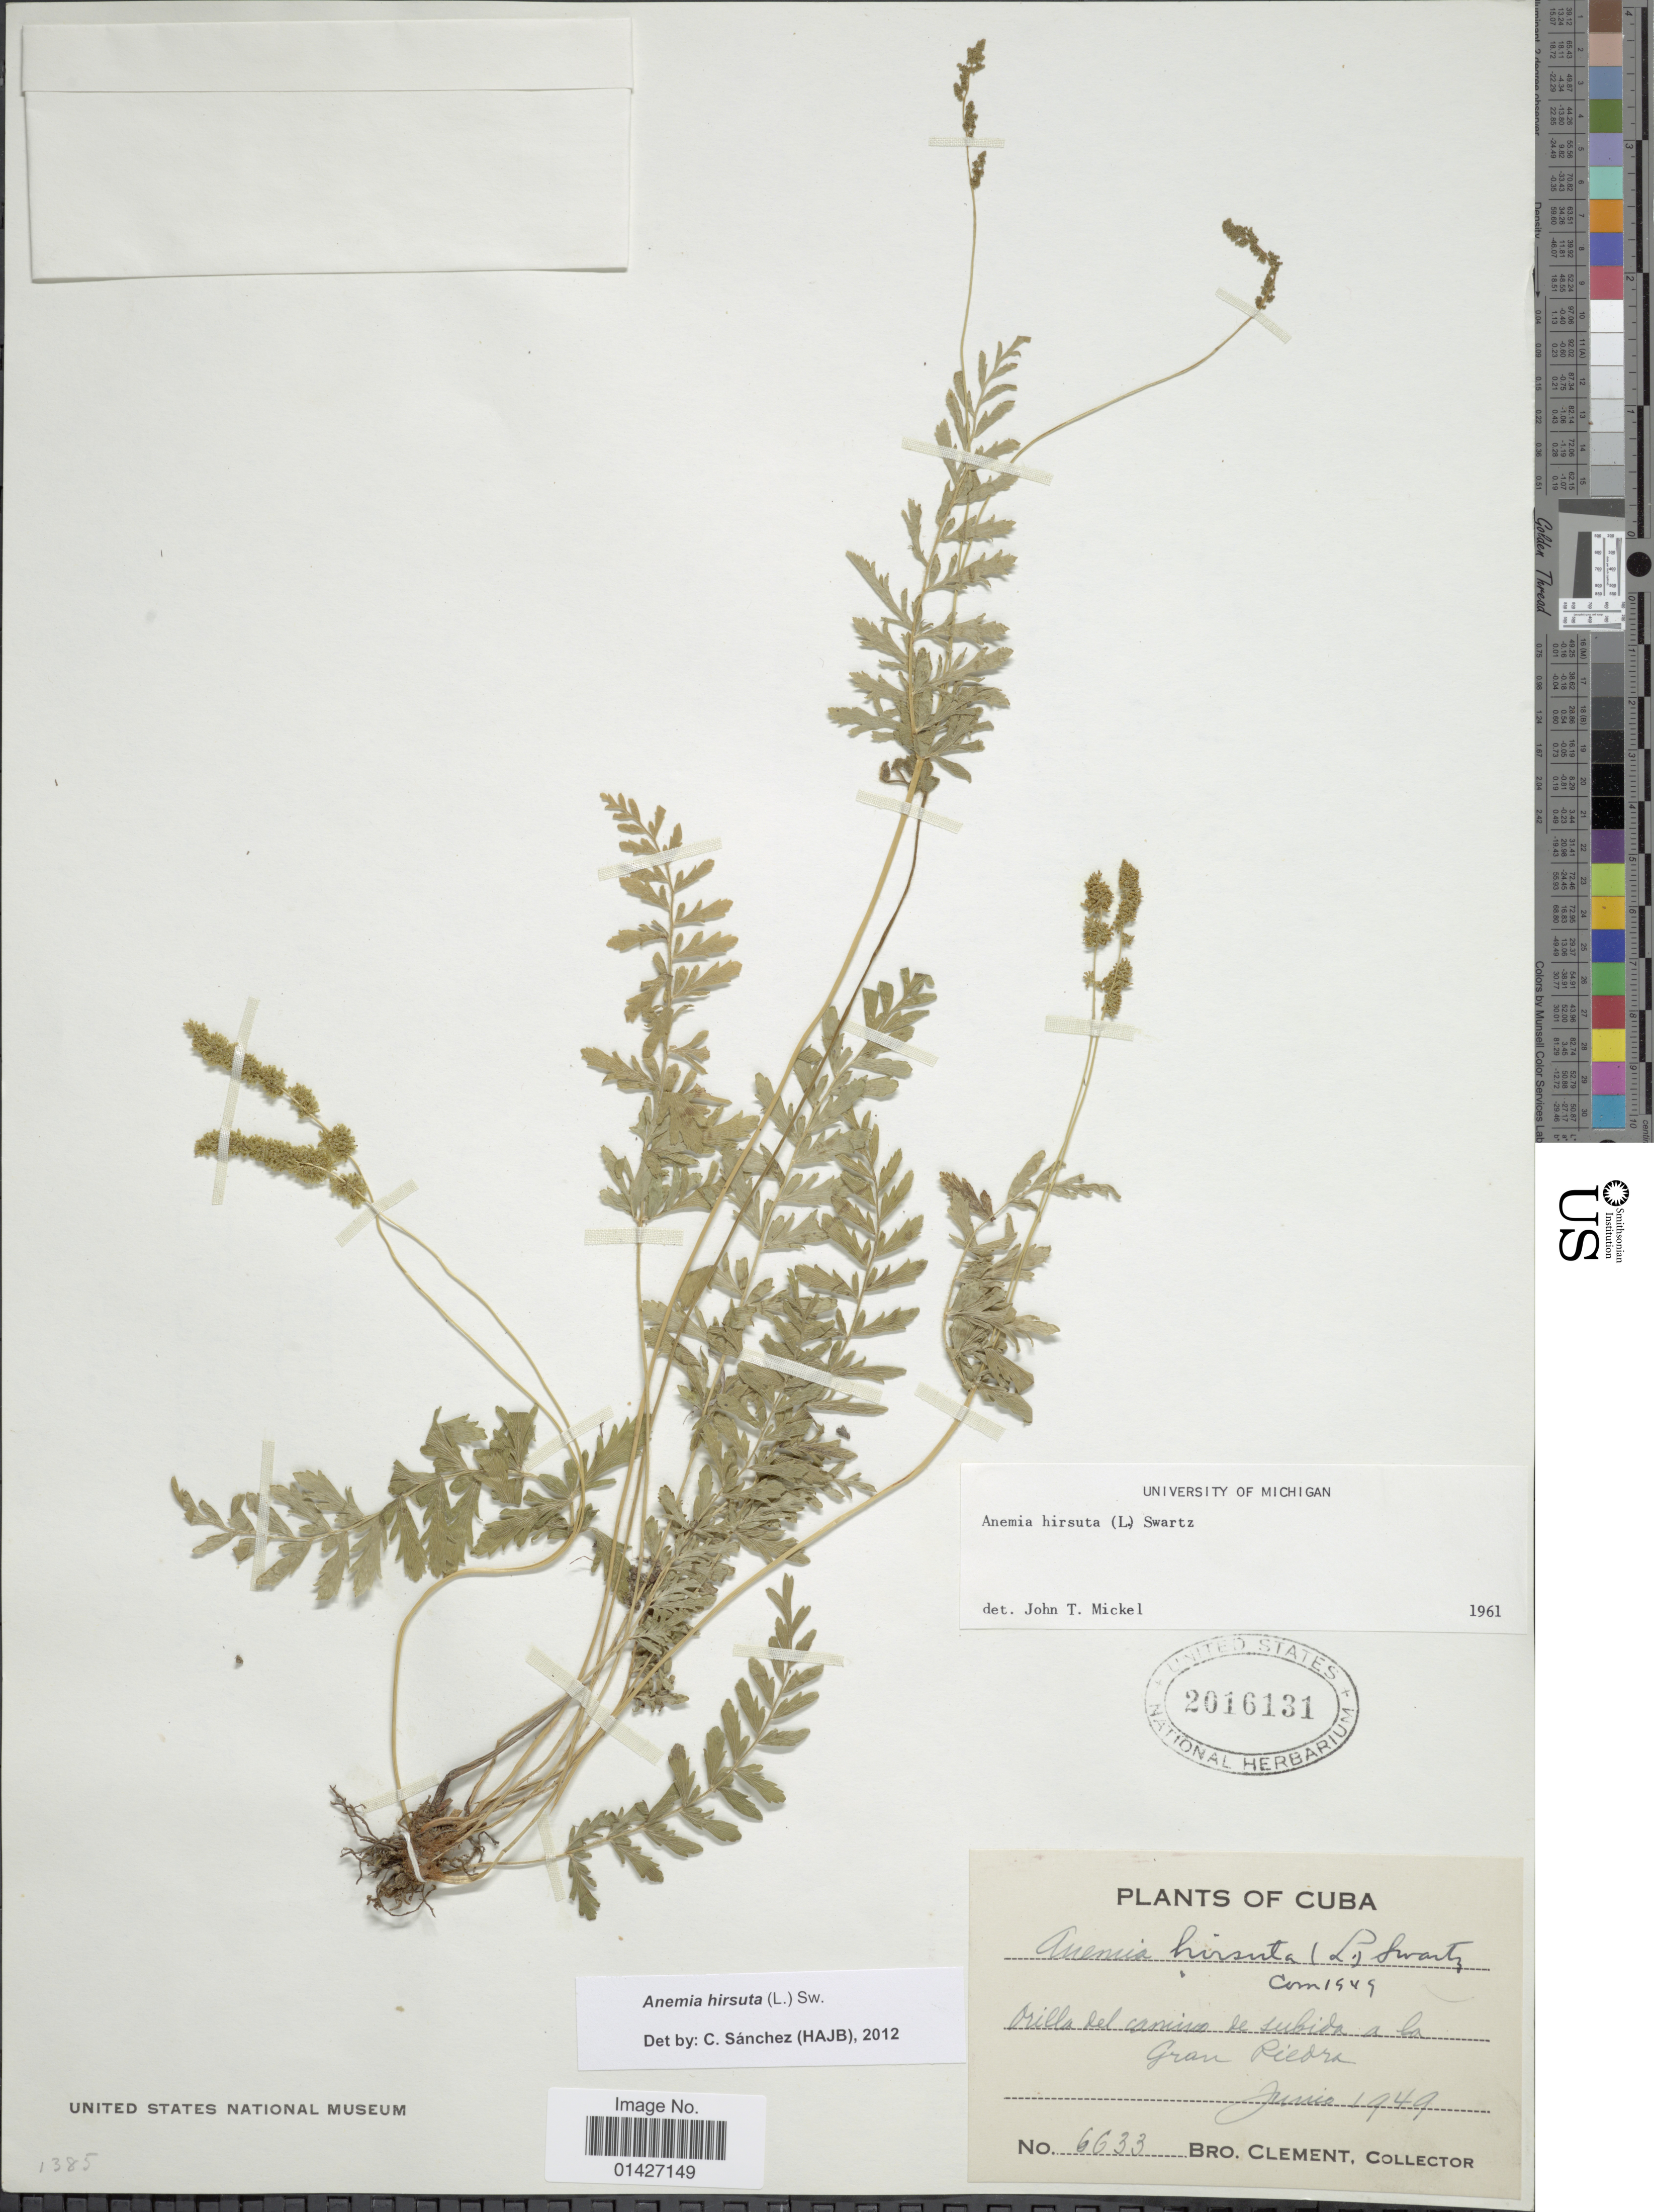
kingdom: Plantae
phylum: Tracheophyta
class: Polypodiopsida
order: Schizaeales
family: Anemiaceae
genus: Anemia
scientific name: Anemia hirsuta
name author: (L.) Sw.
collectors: B. Clement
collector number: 6633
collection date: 1949-06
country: Cuba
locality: Orilla del camino de cubida a la Gran Piedra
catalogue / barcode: US 2016131